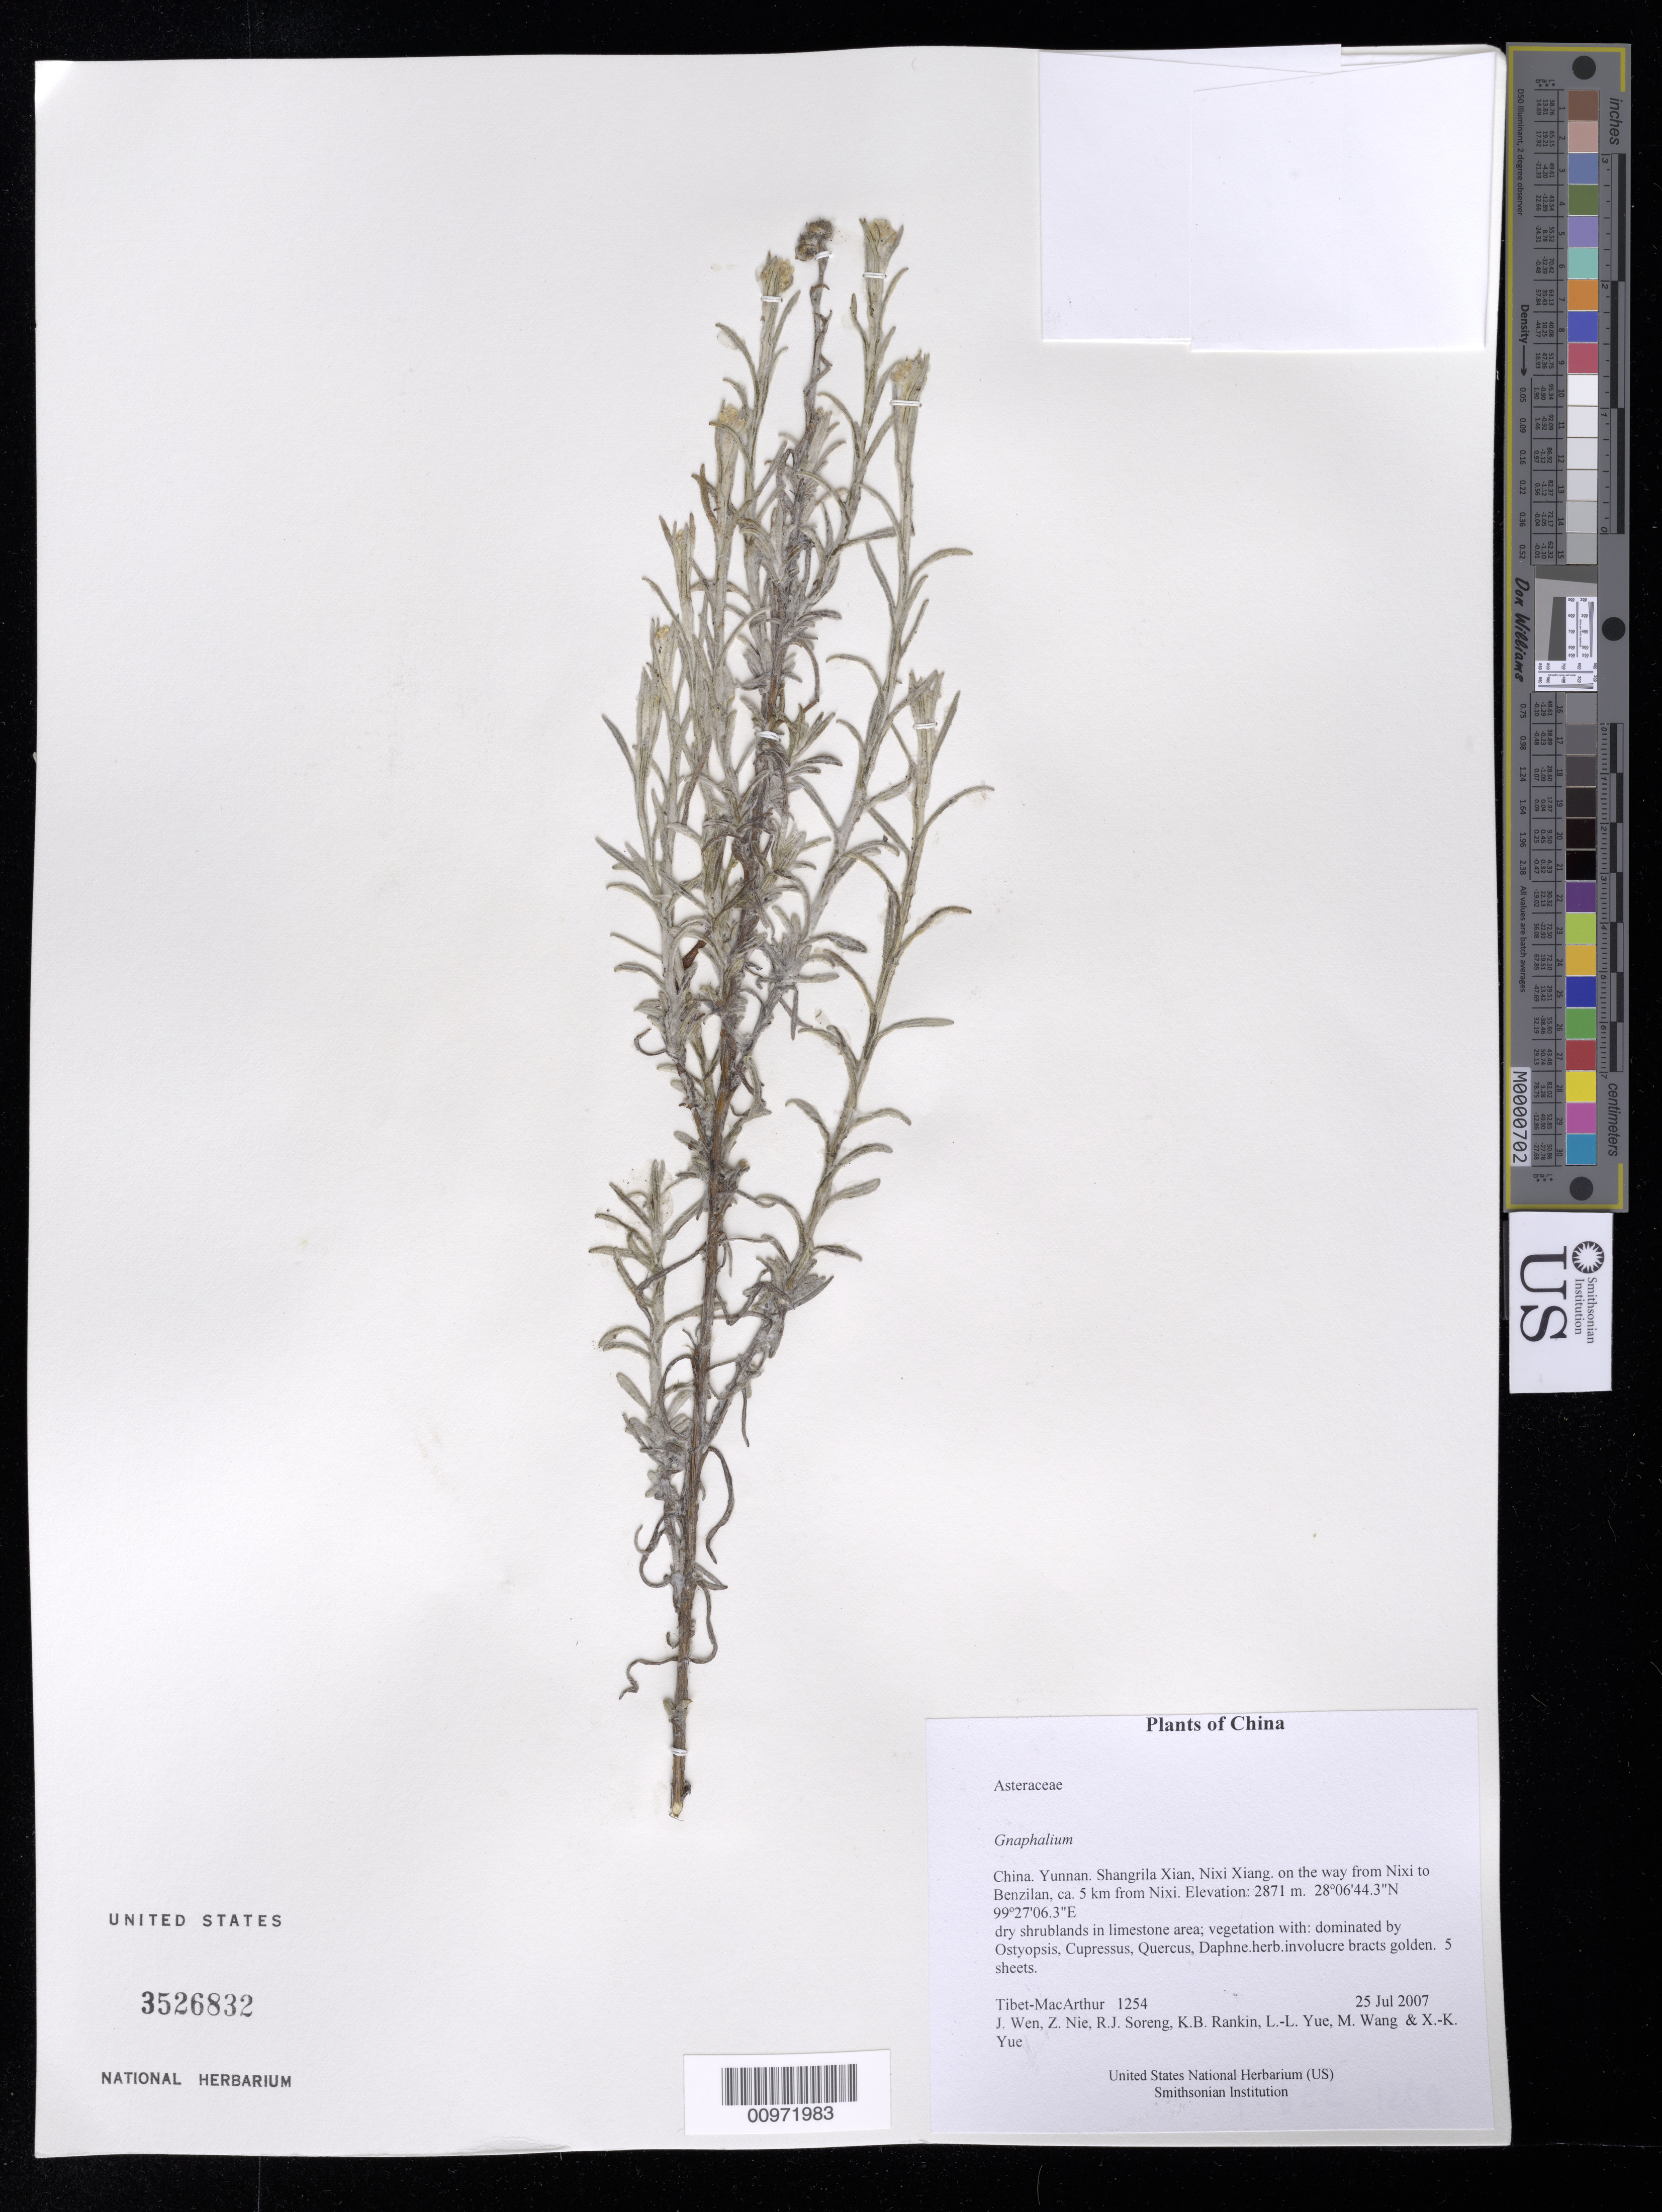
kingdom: Plantae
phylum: Tracheophyta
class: Magnoliopsida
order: Asterales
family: Asteraceae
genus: Gnaphalium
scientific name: Gnaphalium sp.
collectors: Tibet-MacArthur, J. Wen, Z. Nie, R. J. Soreng, K. Rankin, L. Yue, M. Wang & X. Yue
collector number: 1254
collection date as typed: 25 Jul 2007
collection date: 2007-07-25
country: China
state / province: Yunnan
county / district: Shangrila Xian, Nixi Xiang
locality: on the way from Nixi to Benzilan, ca. 5 km from Nixi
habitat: dry shrublands in limestone area; vegetation with: dominated by Ostyopsis, Cupressus, Quercus, Daphne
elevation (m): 2871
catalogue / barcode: US 3526832